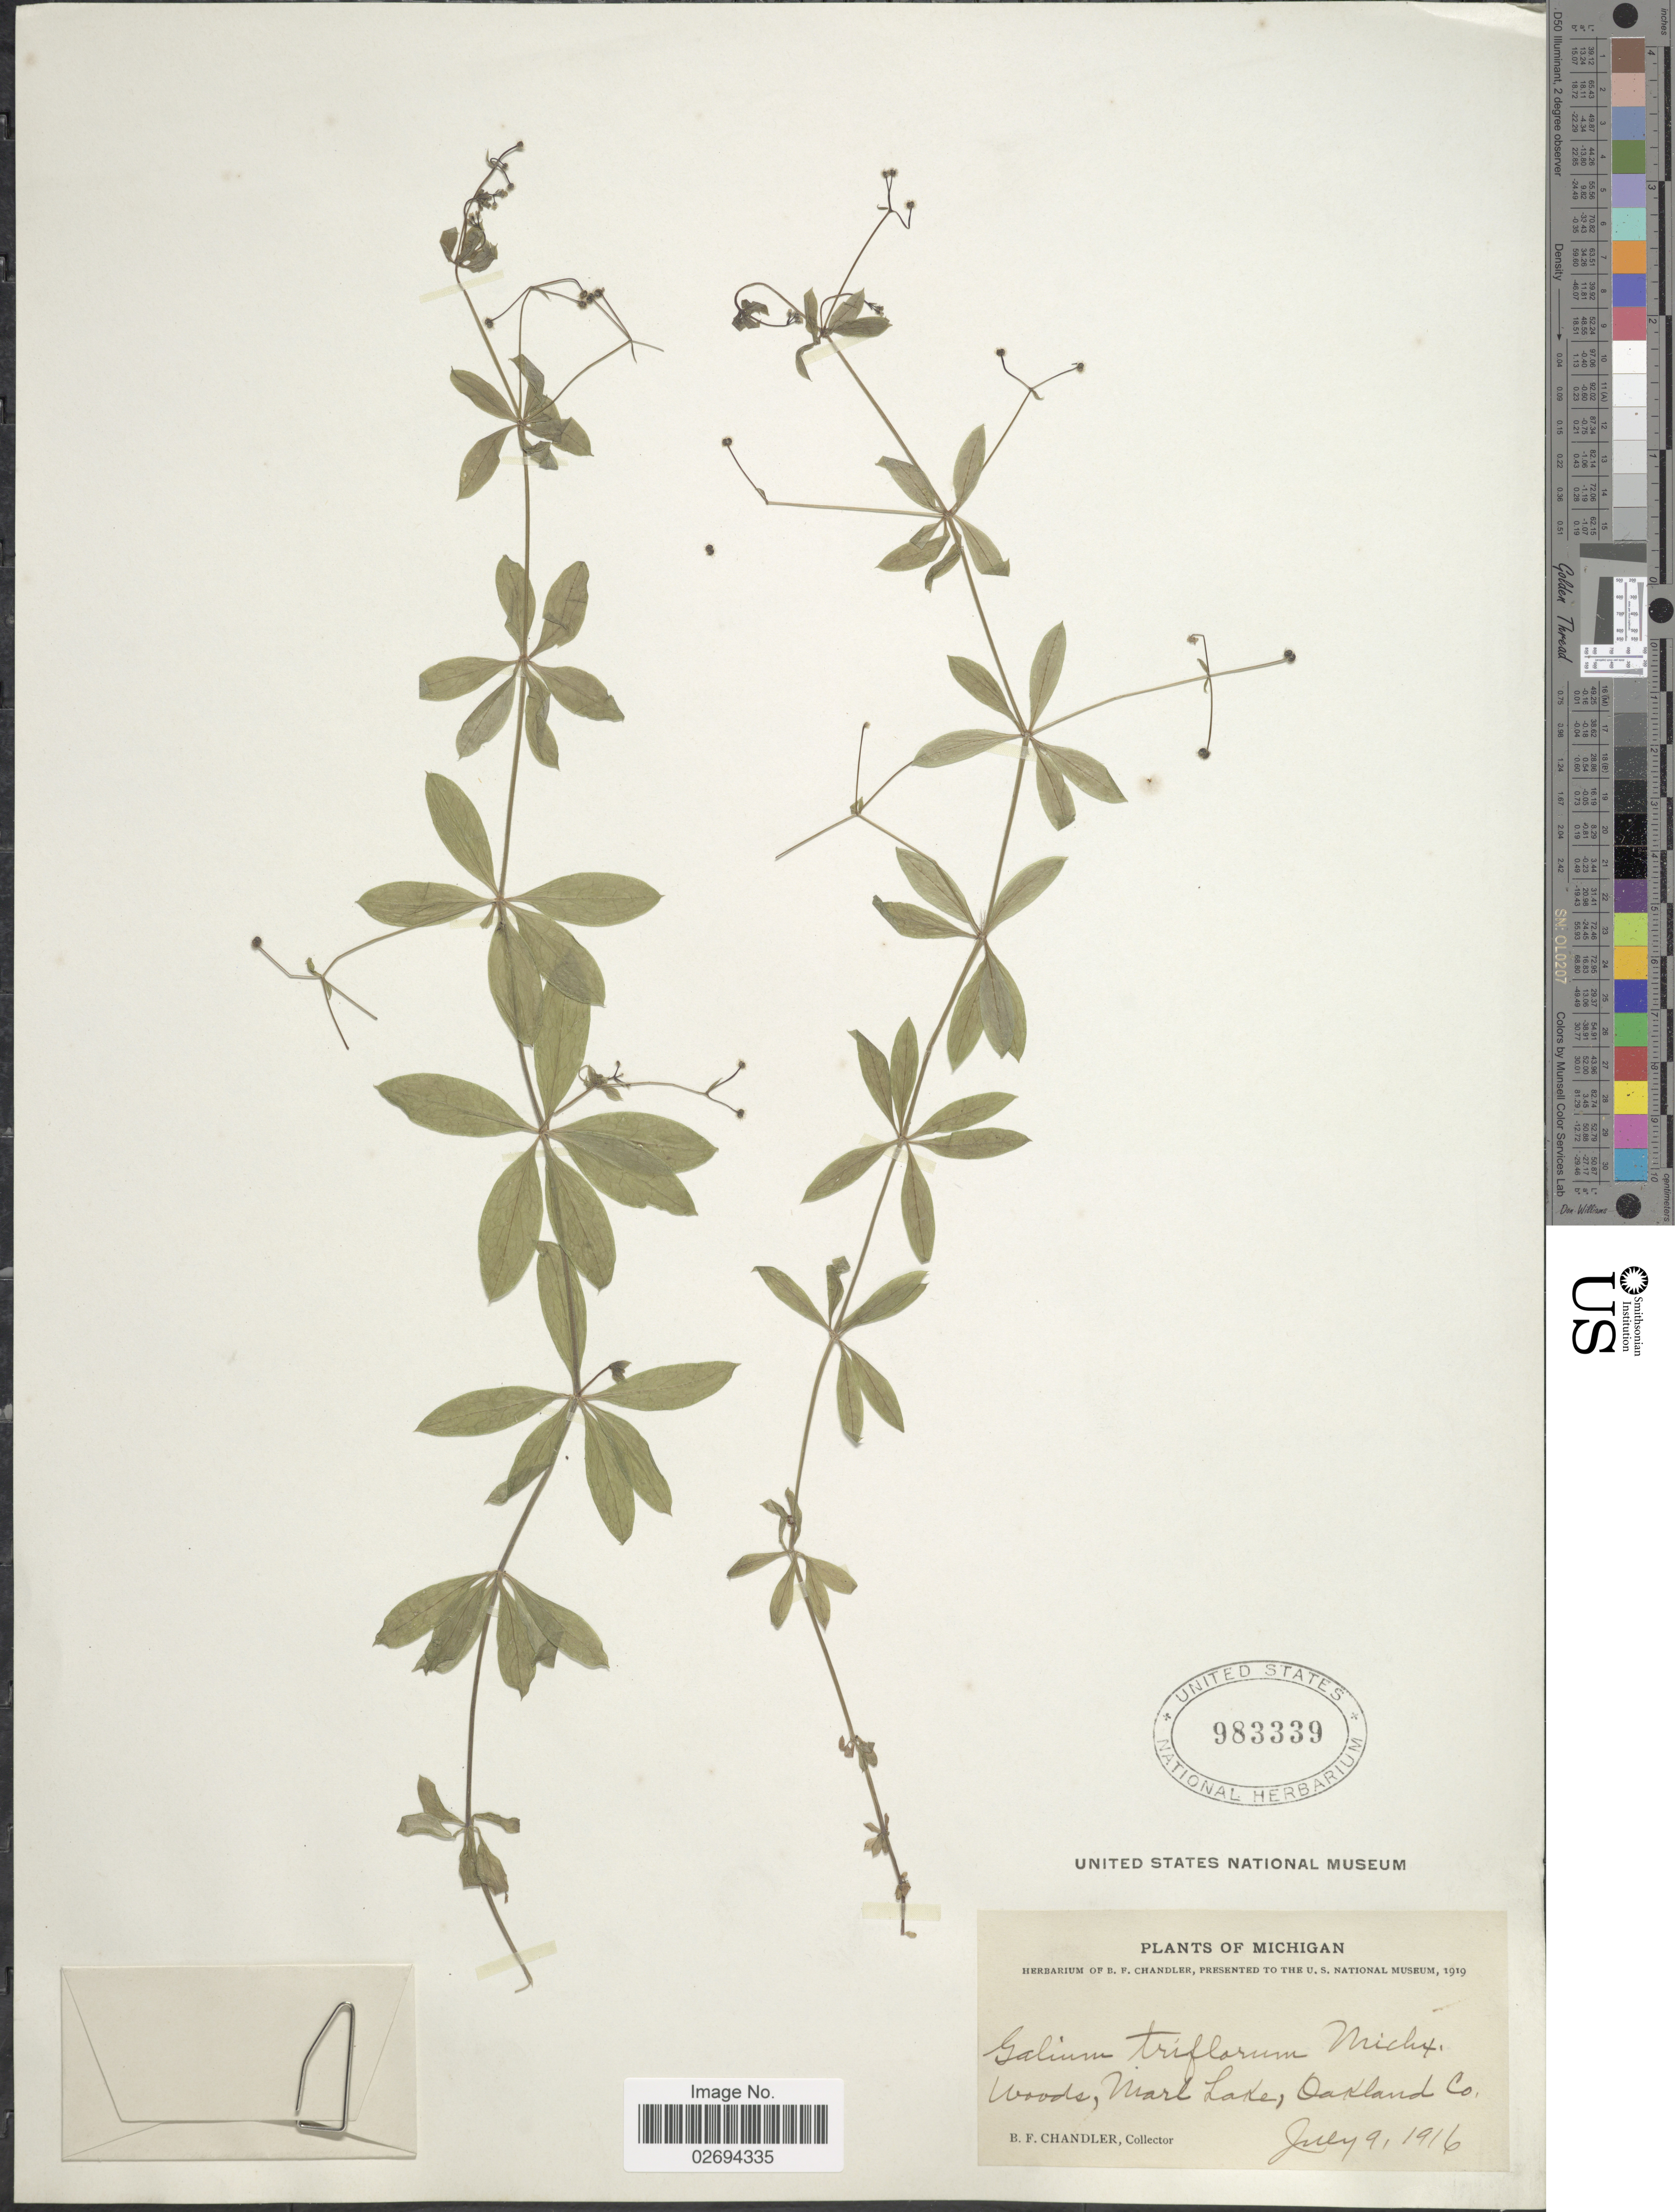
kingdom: Plantae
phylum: Tracheophyta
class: Magnoliopsida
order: Gentianales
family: Rubiaceae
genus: Galium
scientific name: Galium triflorum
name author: Michx.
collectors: B. F. Chandler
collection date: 1916-07-09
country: United States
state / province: Michigan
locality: Woods, Marl Lake, Oakland Co.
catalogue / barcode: US 983339